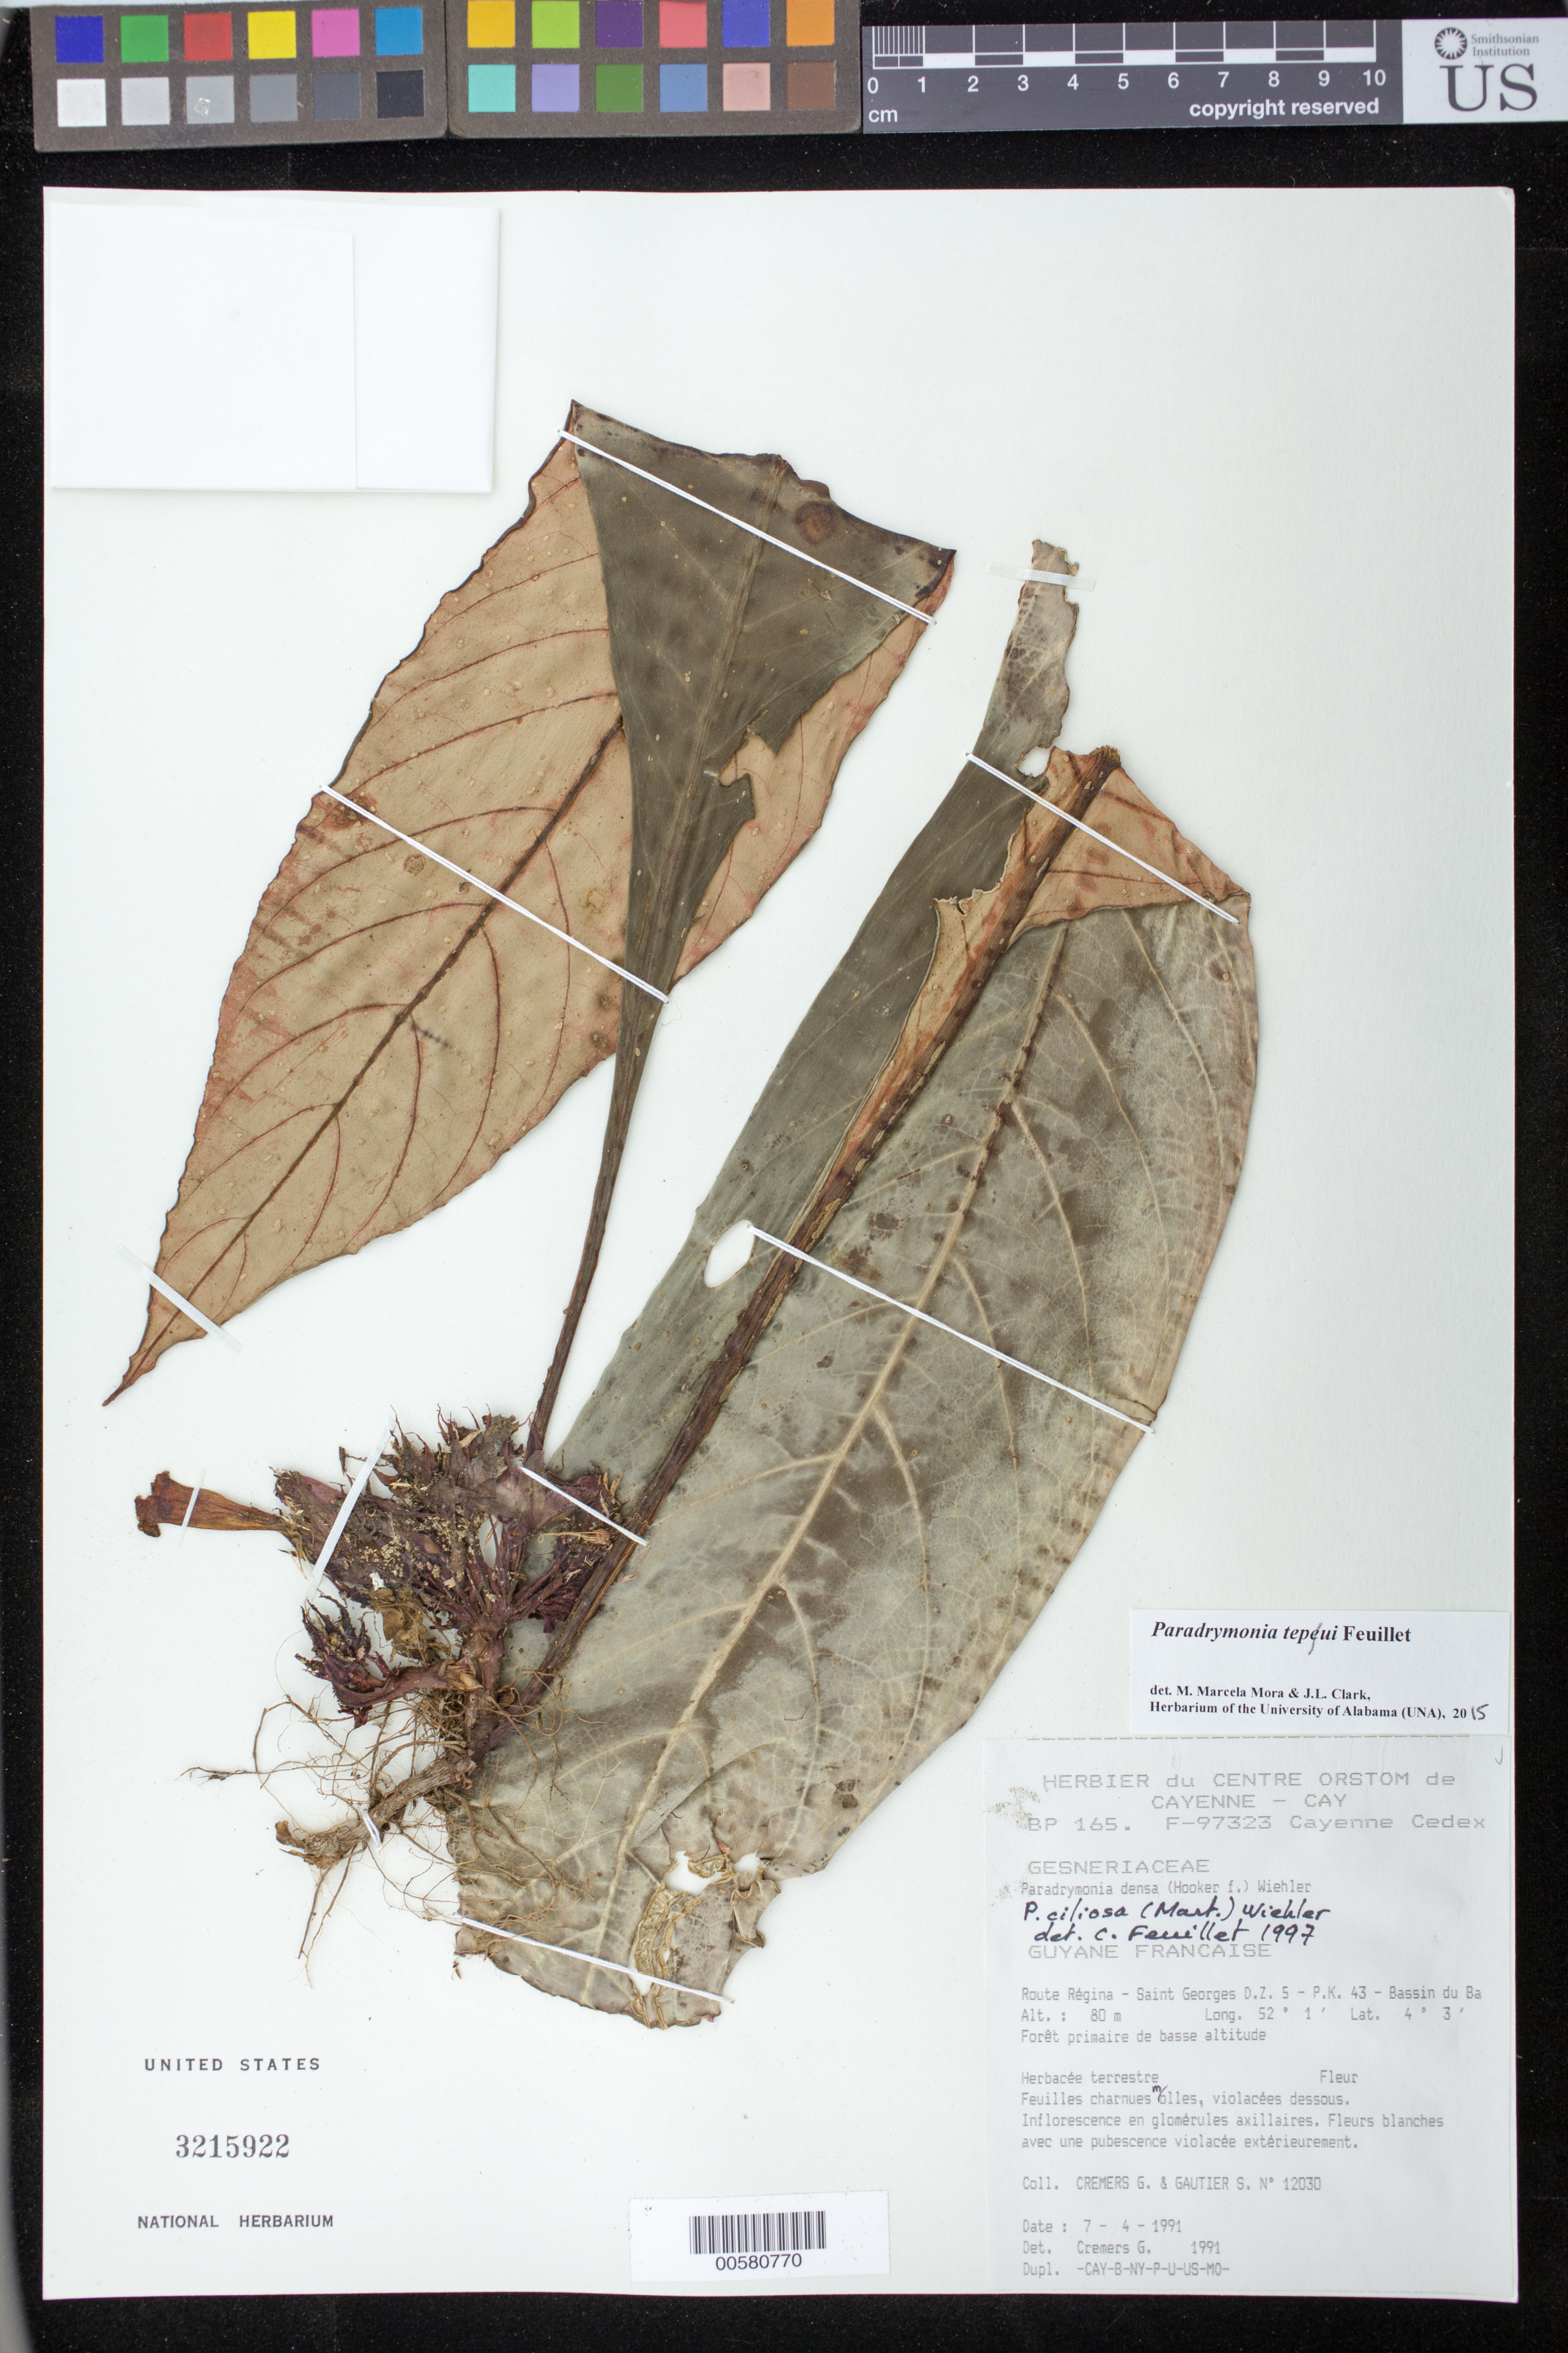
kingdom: Plantae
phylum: Tracheophyta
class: Magnoliopsida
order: Lamiales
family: Gesneriaceae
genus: Paradrymonia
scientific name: Paradrymonia tepui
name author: Feuillet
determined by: Mora, M. M.; Clark, J. L.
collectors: G. Cremers & S. Gautier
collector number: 12030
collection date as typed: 07 Apr 1991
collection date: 1991-04-07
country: French Guiana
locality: Route Régina, St. Georges D.Z. 5, P.K. 43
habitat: Forêt primaire de basse altitude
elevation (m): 80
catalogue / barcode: US 3215922